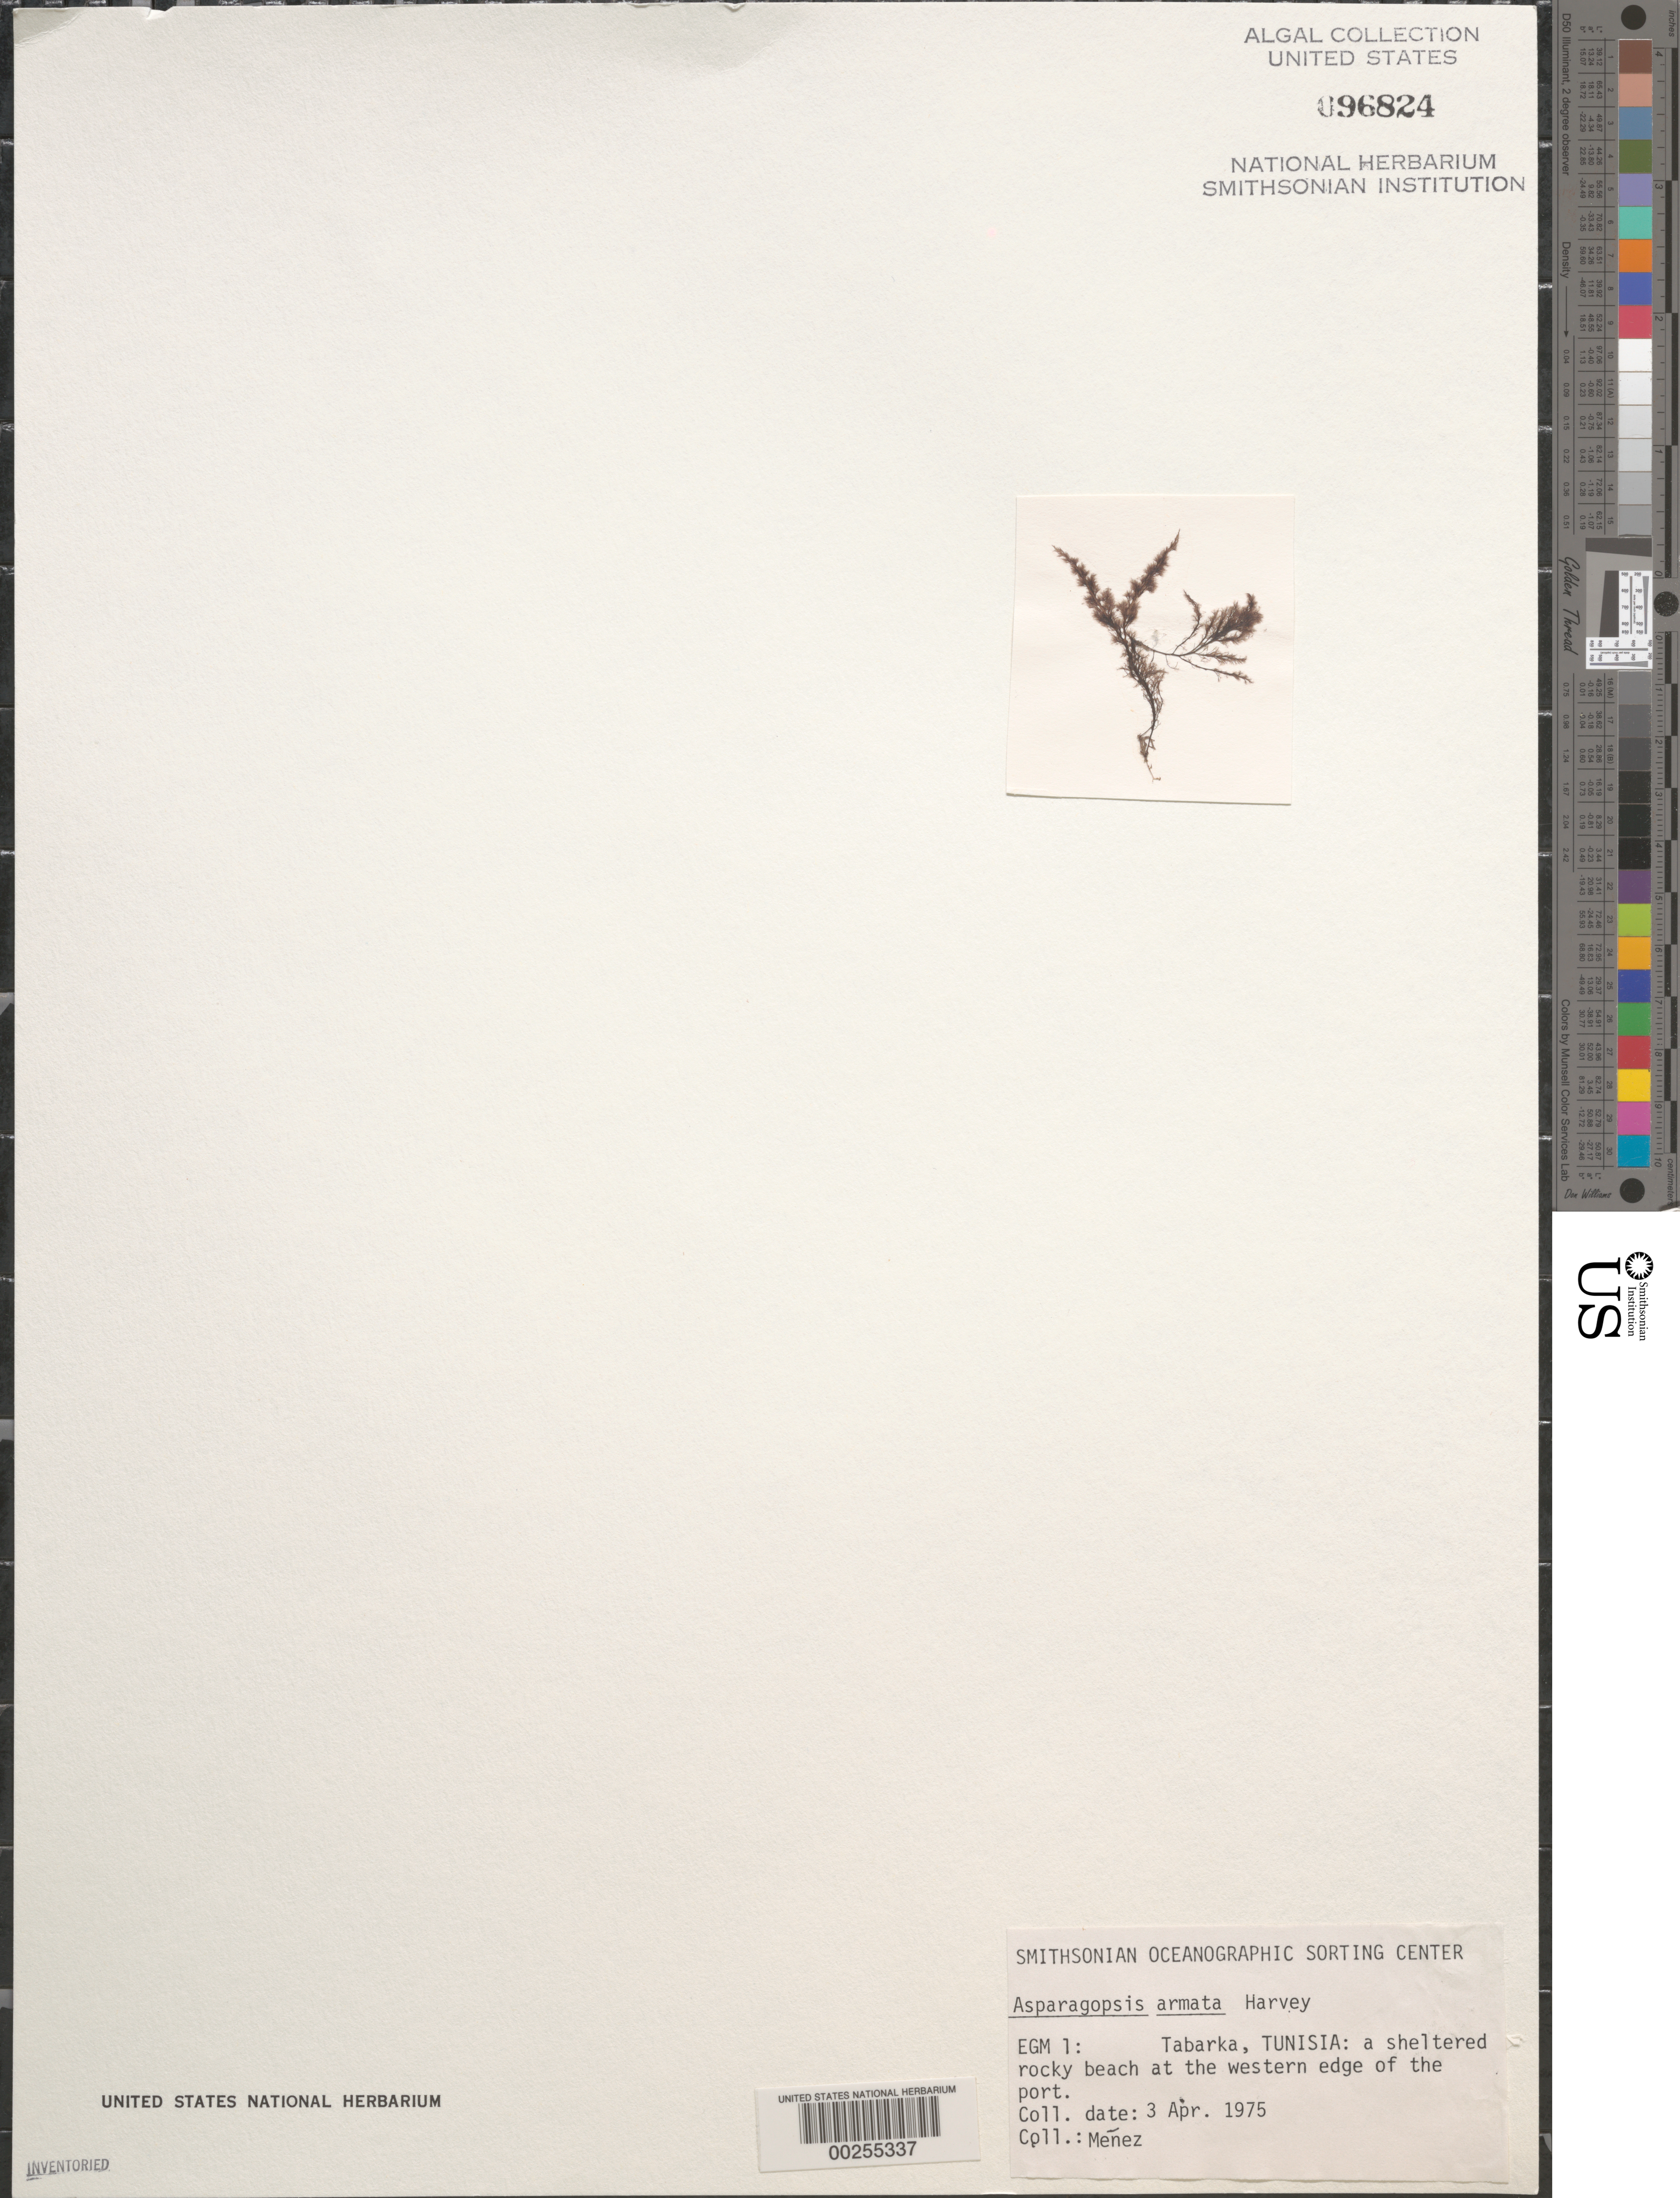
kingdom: Plantae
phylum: Rhodophyta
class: Florideophyceae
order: Bonnemaisoniales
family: Bonnemaisoniaceae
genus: Asparagopsis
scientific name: Asparagopsis armata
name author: Harv.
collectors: Meñez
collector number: EGM 1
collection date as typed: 03 Apr 1975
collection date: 1975-04-03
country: Tunisia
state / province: Jendouba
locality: Tabarka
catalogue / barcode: US 96824